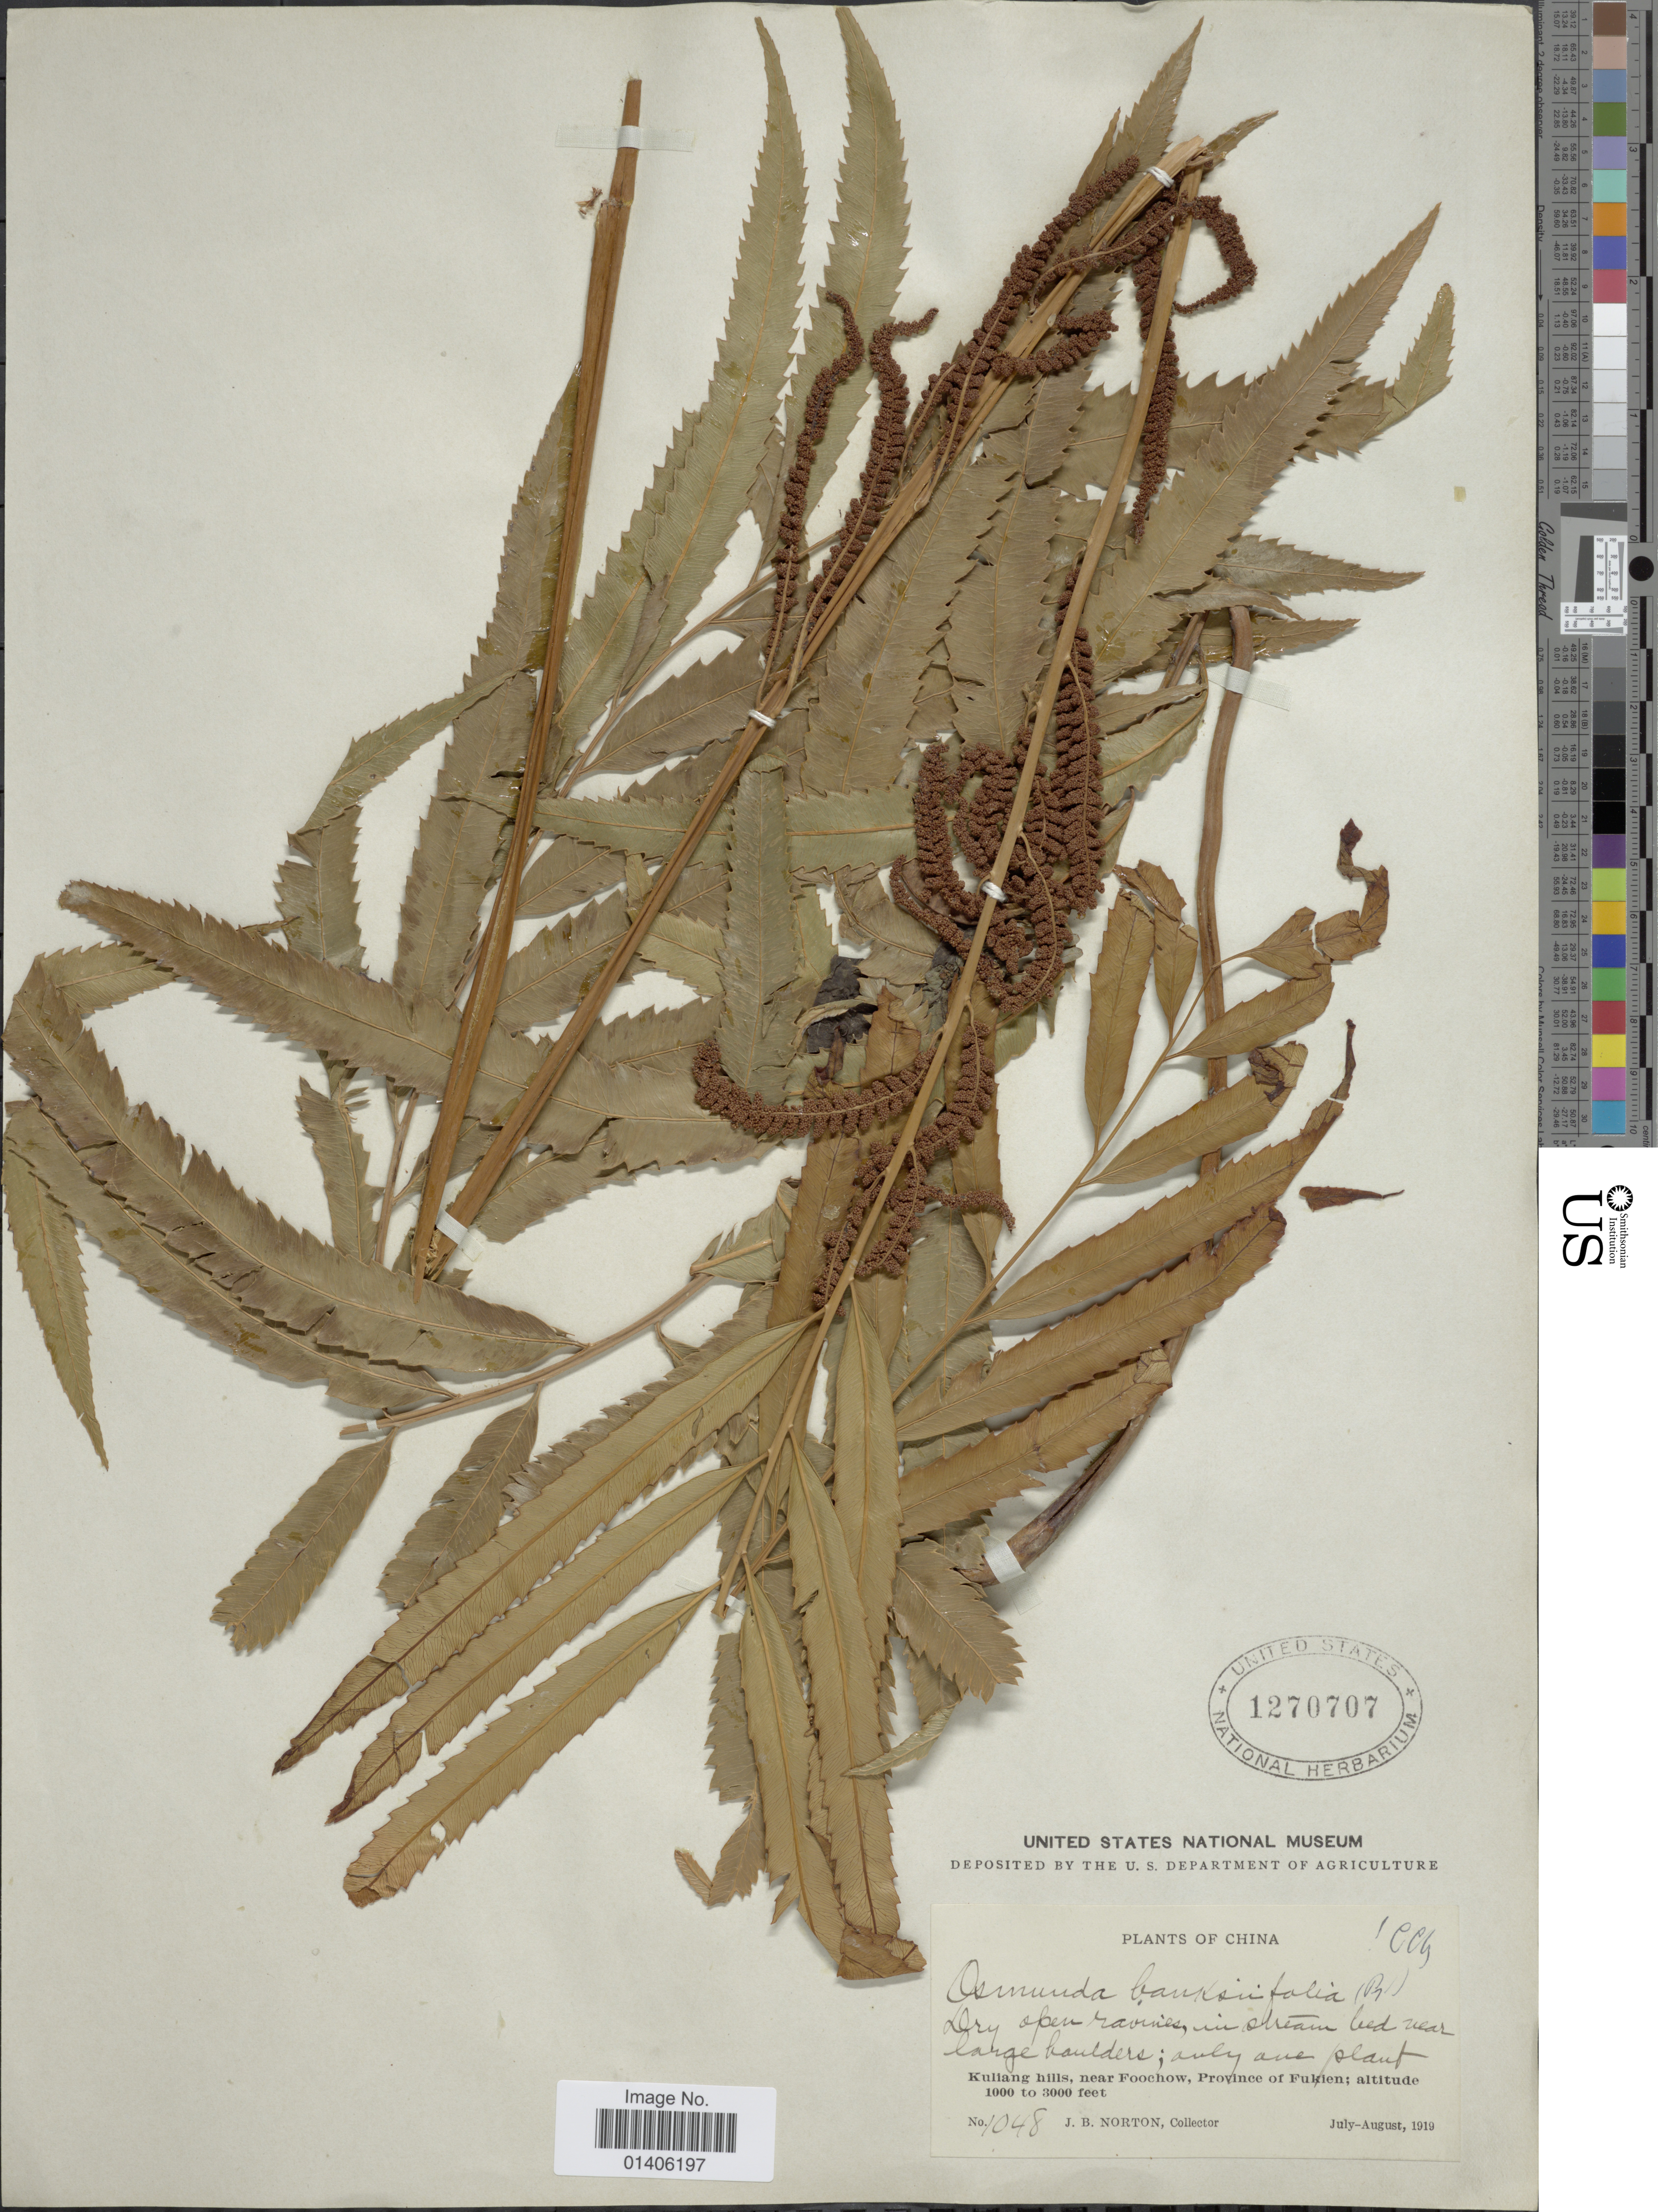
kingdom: Plantae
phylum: Tracheophyta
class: Polypodiopsida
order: Osmundales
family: Osmundaceae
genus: Osmunda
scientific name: Osmunda javanica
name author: Blume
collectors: J. B. Norton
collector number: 1048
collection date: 1919-07/1919-08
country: China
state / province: Fujian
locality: Kuliang hills, near Foochow, Province of Fukien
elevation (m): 305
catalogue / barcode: US 1270707